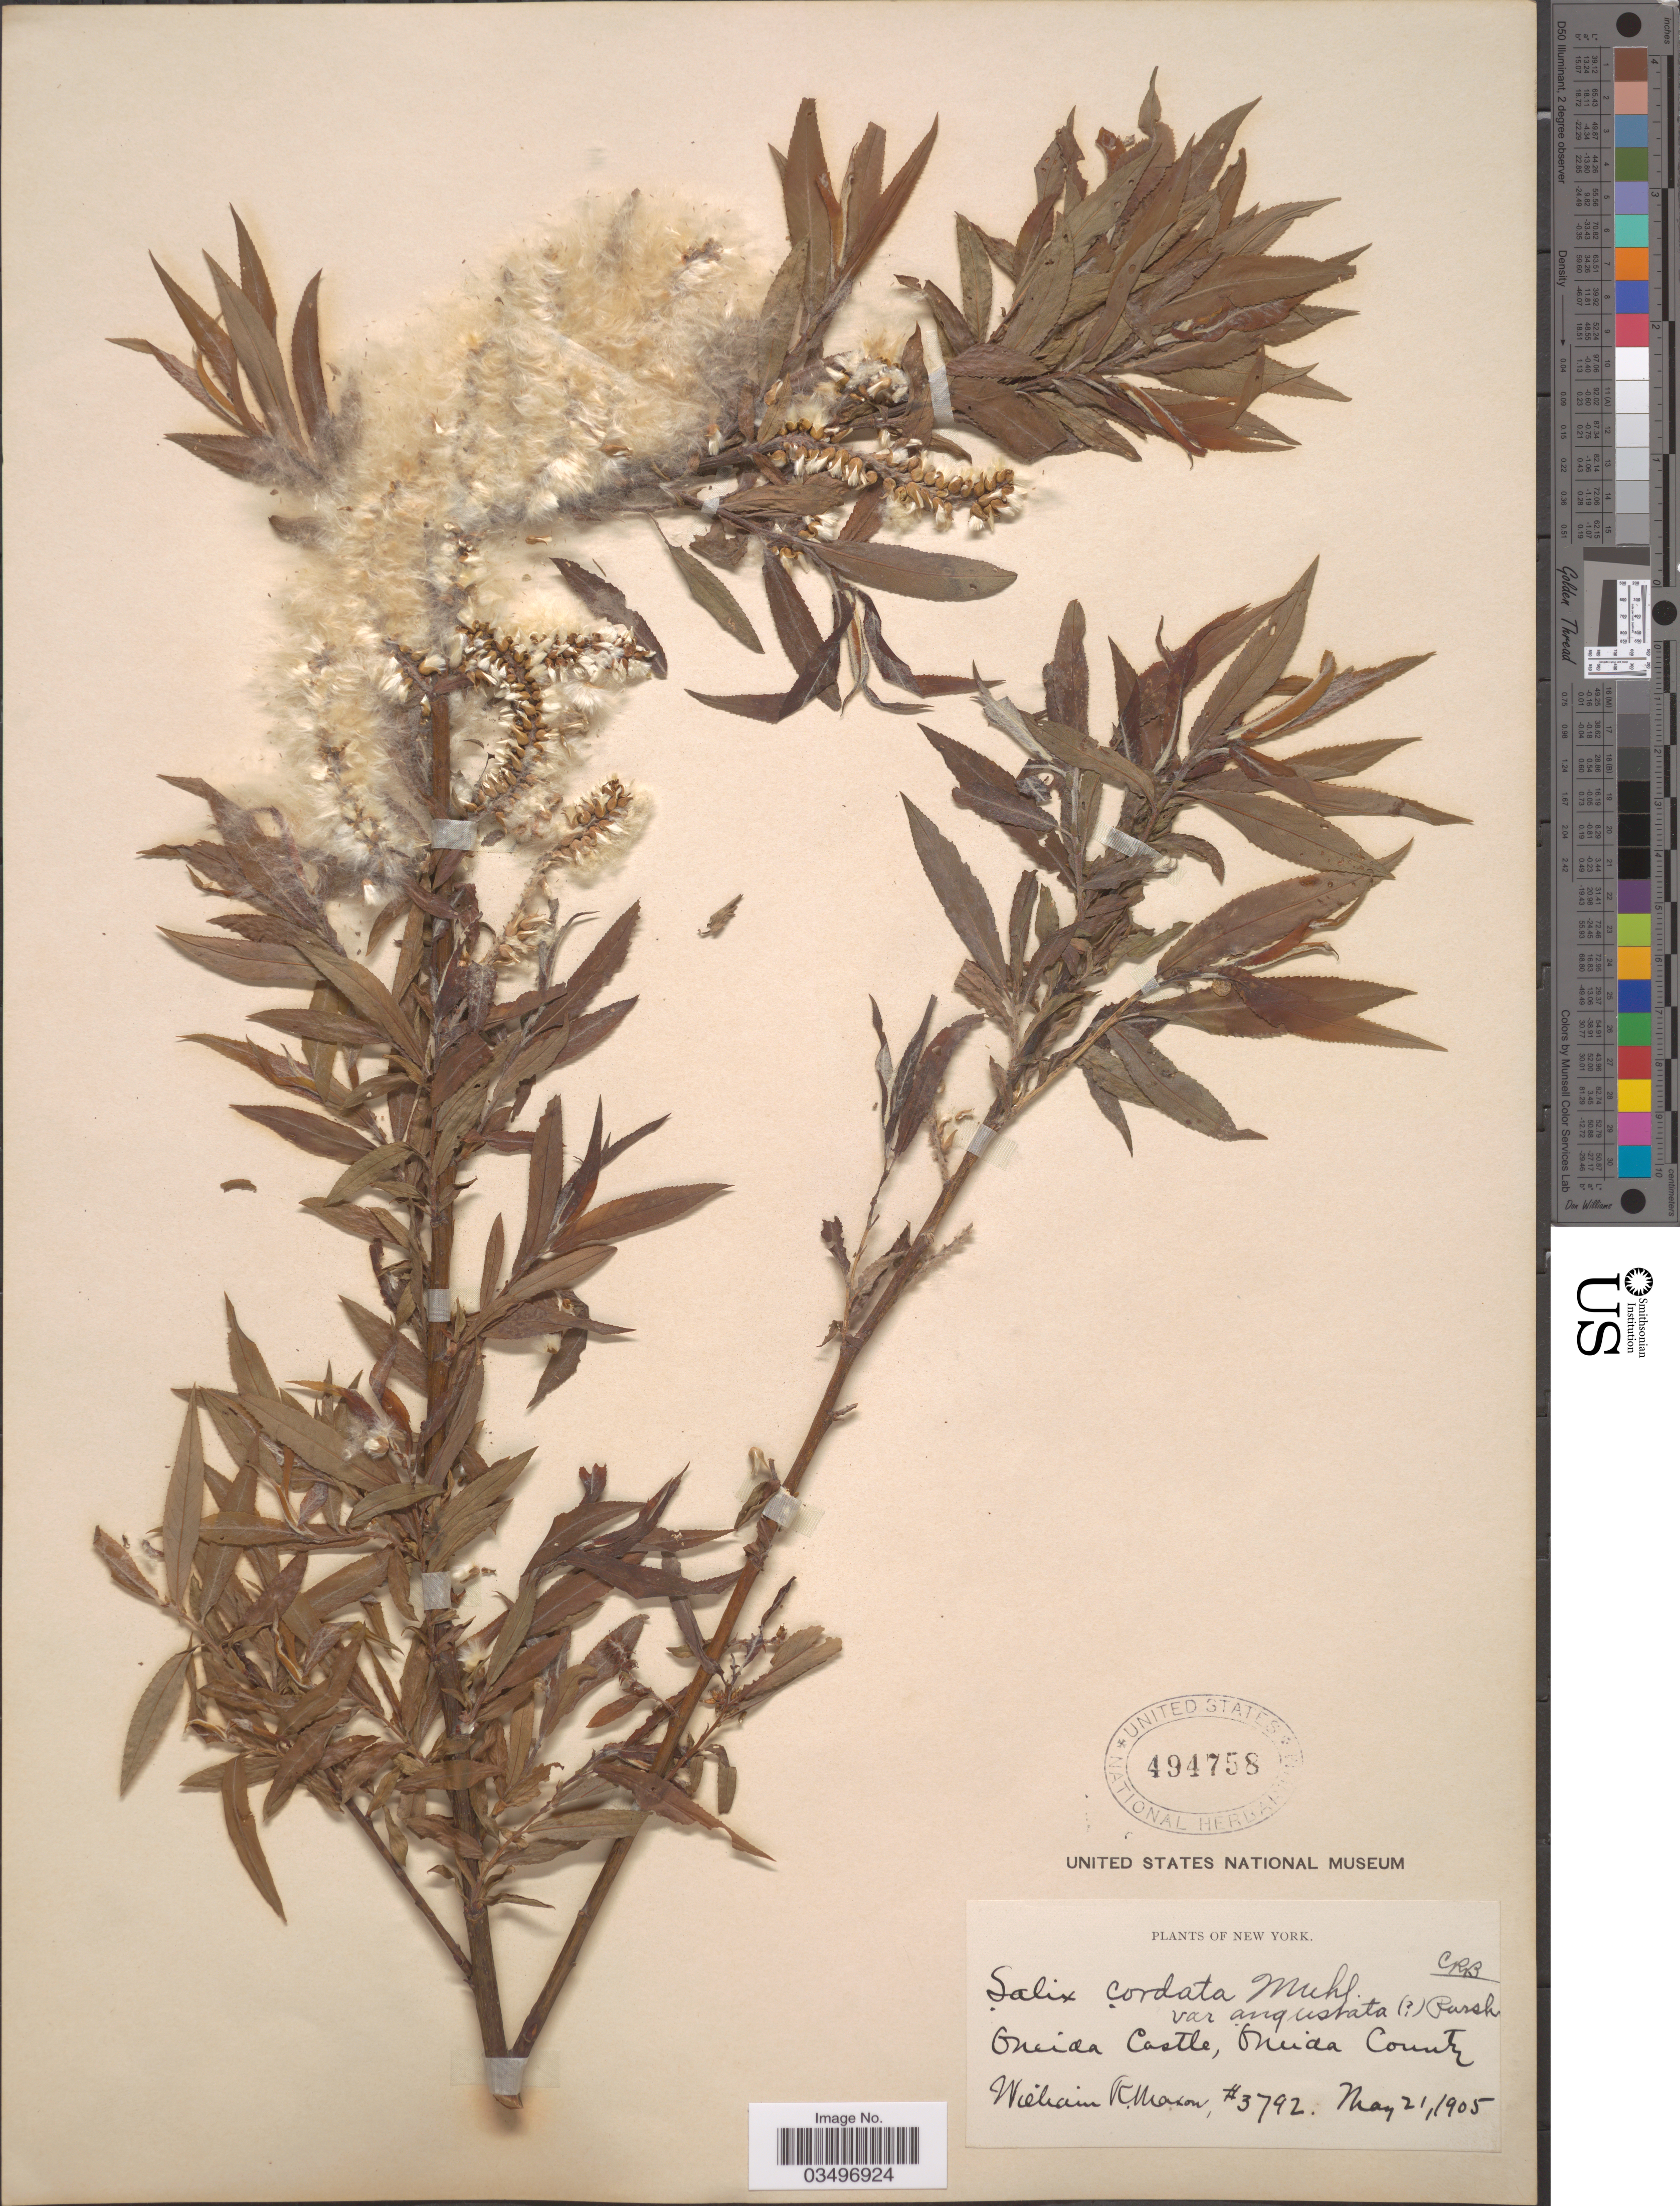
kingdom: Plantae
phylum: Tracheophyta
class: Magnoliopsida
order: Malpighiales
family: Salicaceae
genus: Salix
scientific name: Salix eriocephala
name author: Michx.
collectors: W. R. Maxon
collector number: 3792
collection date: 1905-05-21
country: United States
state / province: New York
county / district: Oneida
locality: Oneida Castle, Oneia County.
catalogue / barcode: US 494758